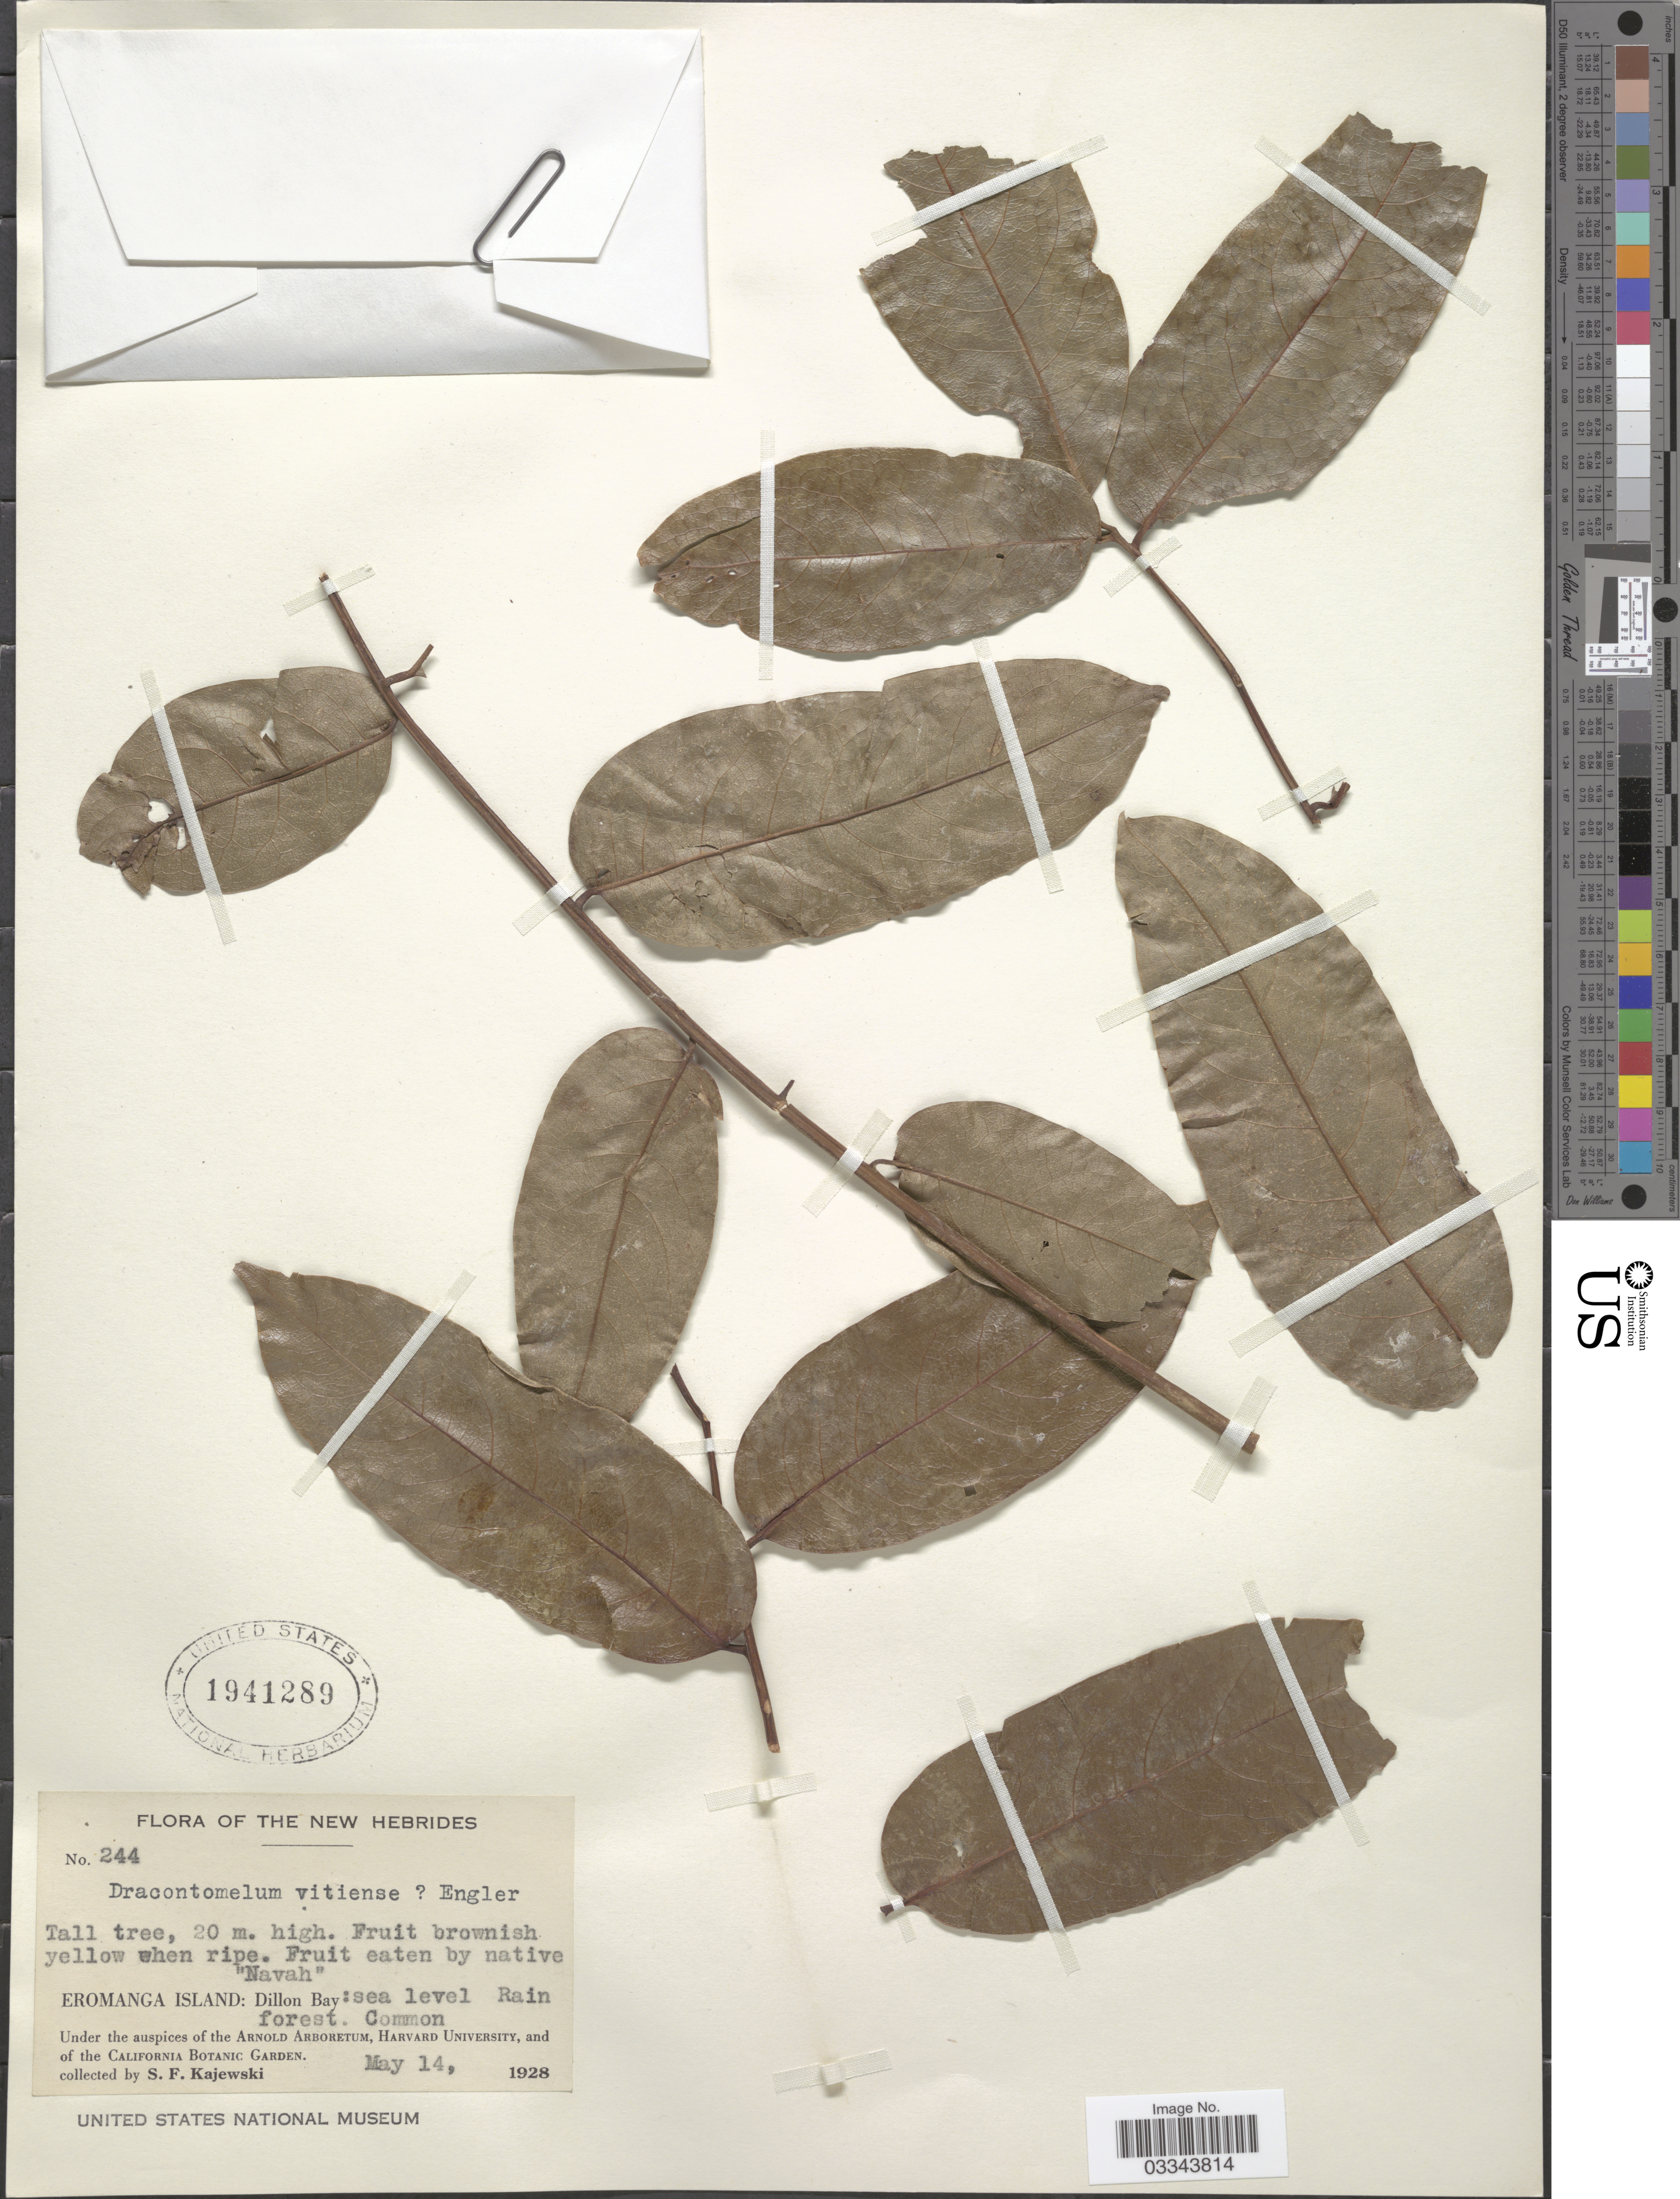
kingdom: Plantae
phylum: Tracheophyta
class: Magnoliopsida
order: Sapindales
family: Anacardiaceae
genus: Dracontomelon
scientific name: Dracontomelon vitiense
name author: Engl.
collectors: S. Kajewski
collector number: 244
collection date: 1928-05-14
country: Vanuatu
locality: The New Hebrides. Eromanga Island: Dillon Bay.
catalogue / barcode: US 1941289